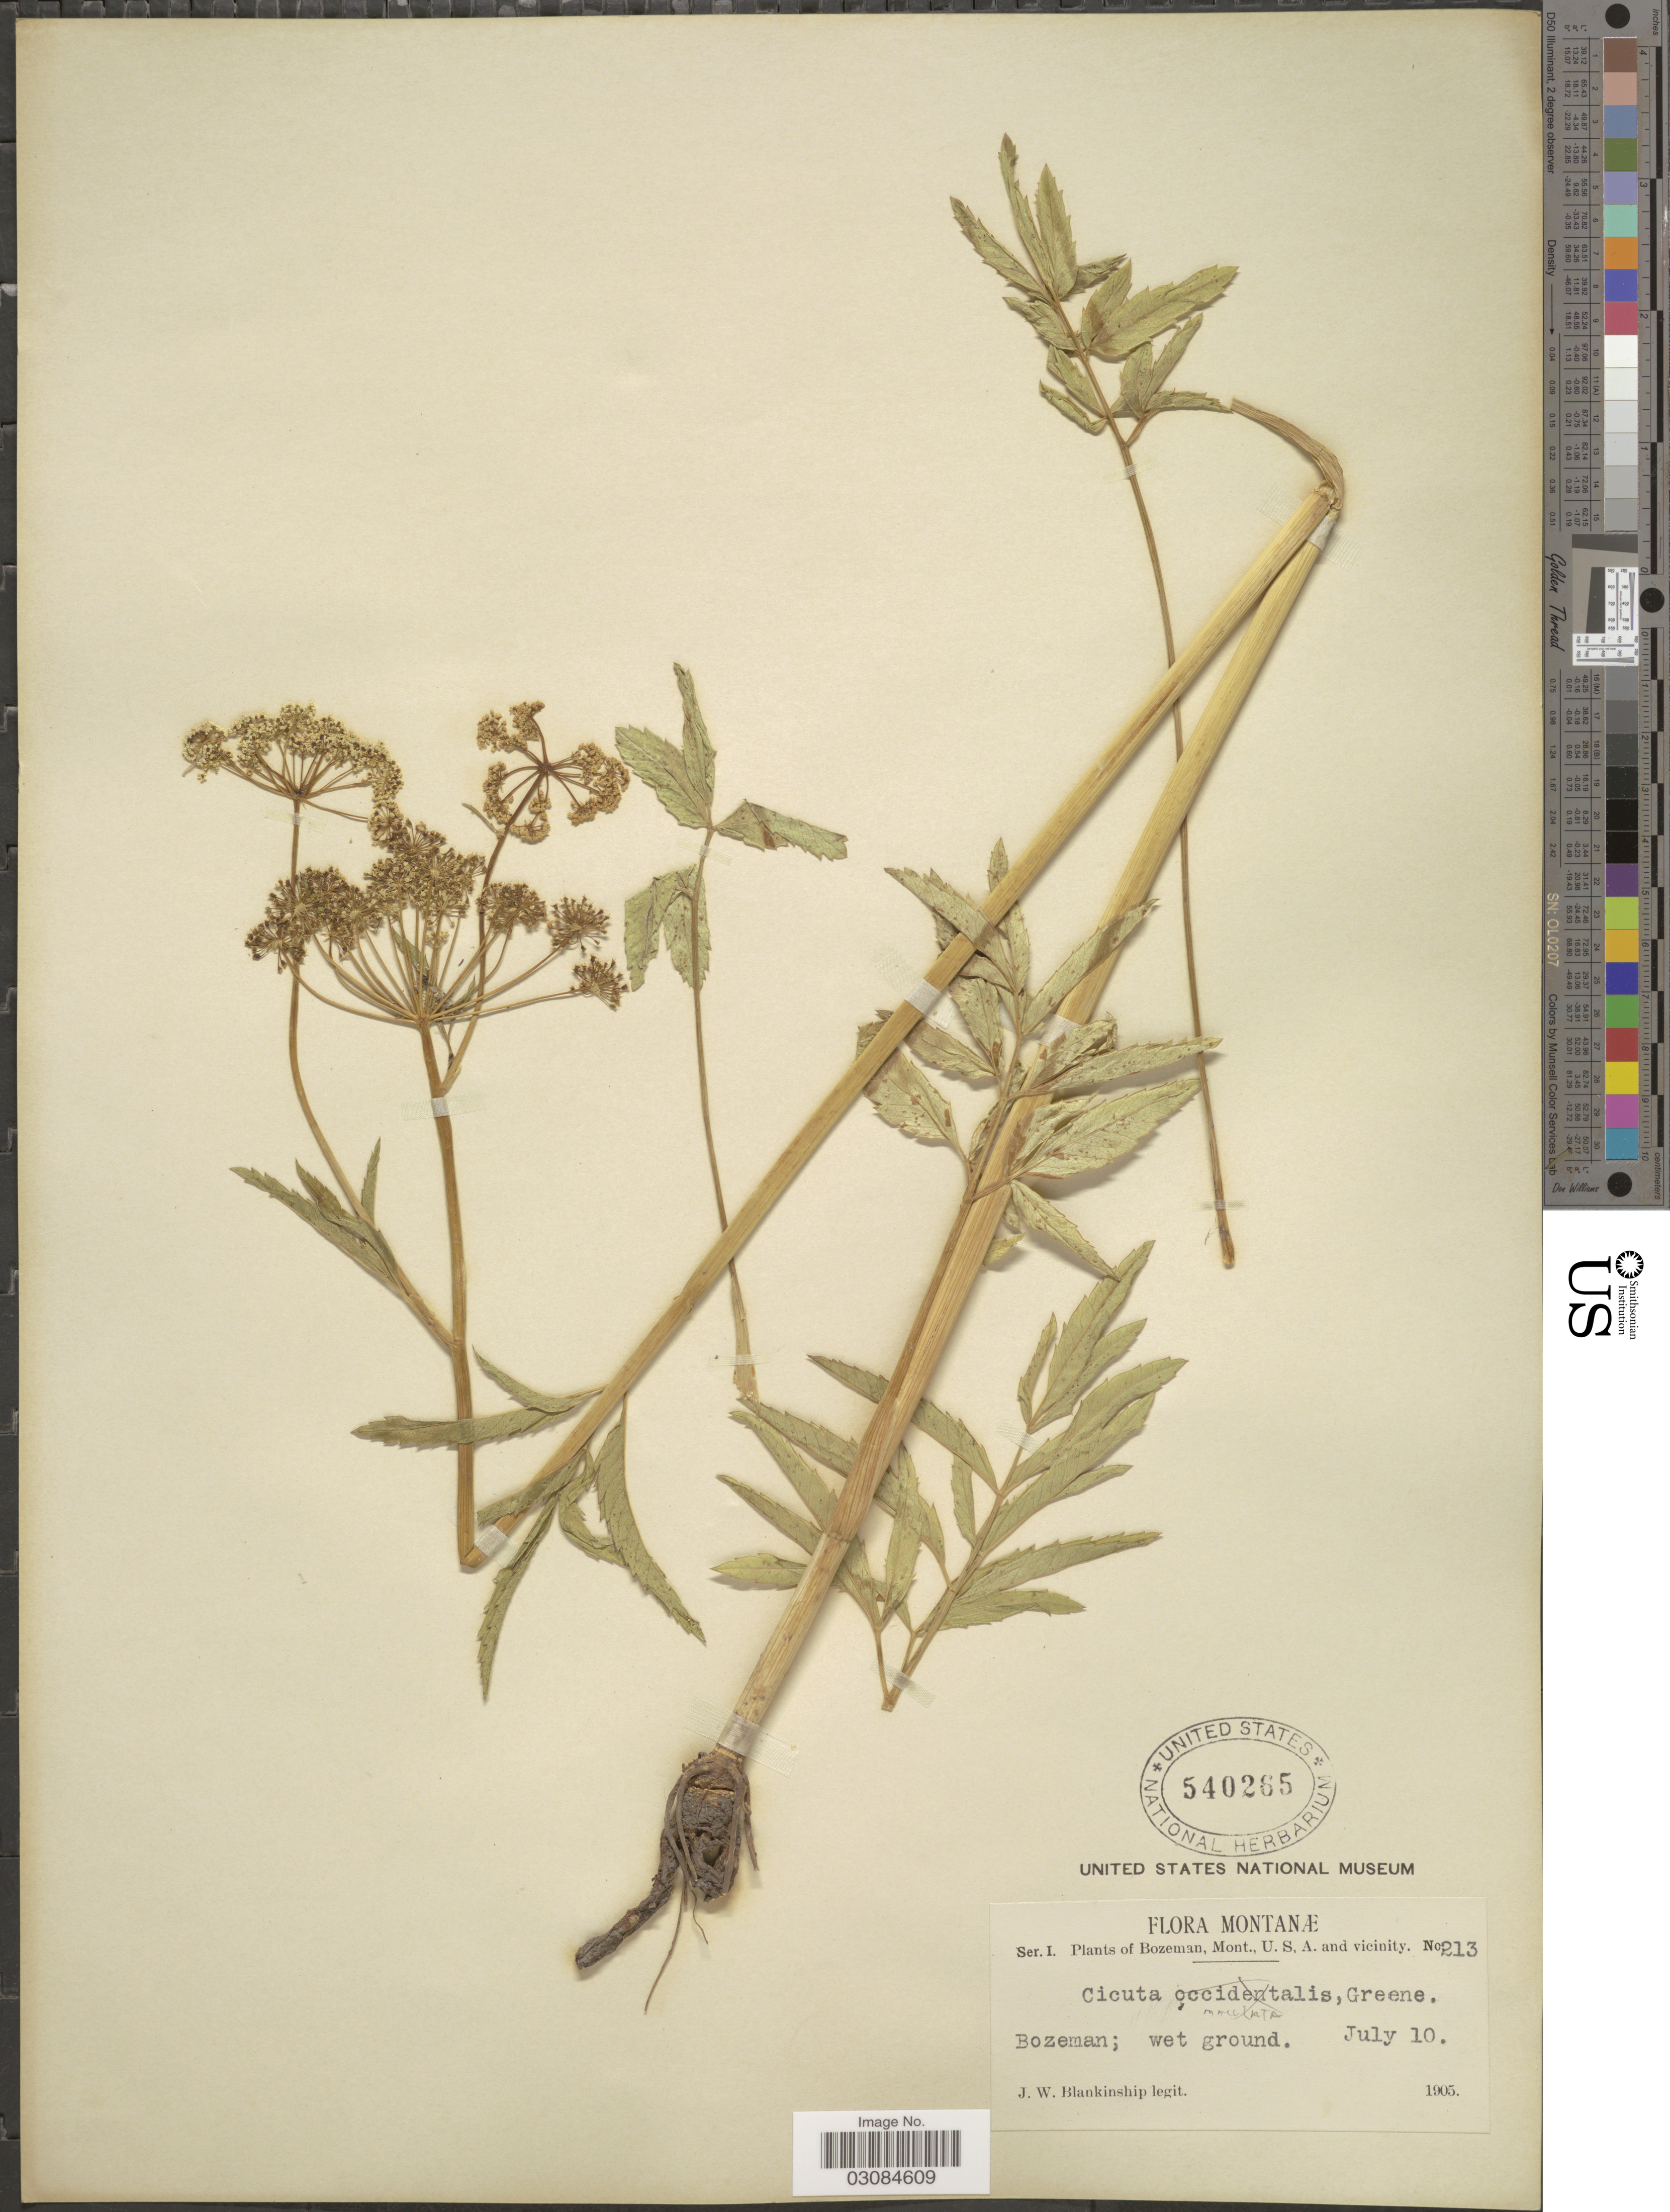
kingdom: Plantae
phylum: Tracheophyta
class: Magnoliopsida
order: Apiales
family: Apiaceae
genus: Cicuta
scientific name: Cicuta occidentalis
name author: Greene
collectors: J. W. Blankinship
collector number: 213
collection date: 1905-07-10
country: United States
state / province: Montana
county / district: Gallatin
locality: Bozeman.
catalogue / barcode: US 540265